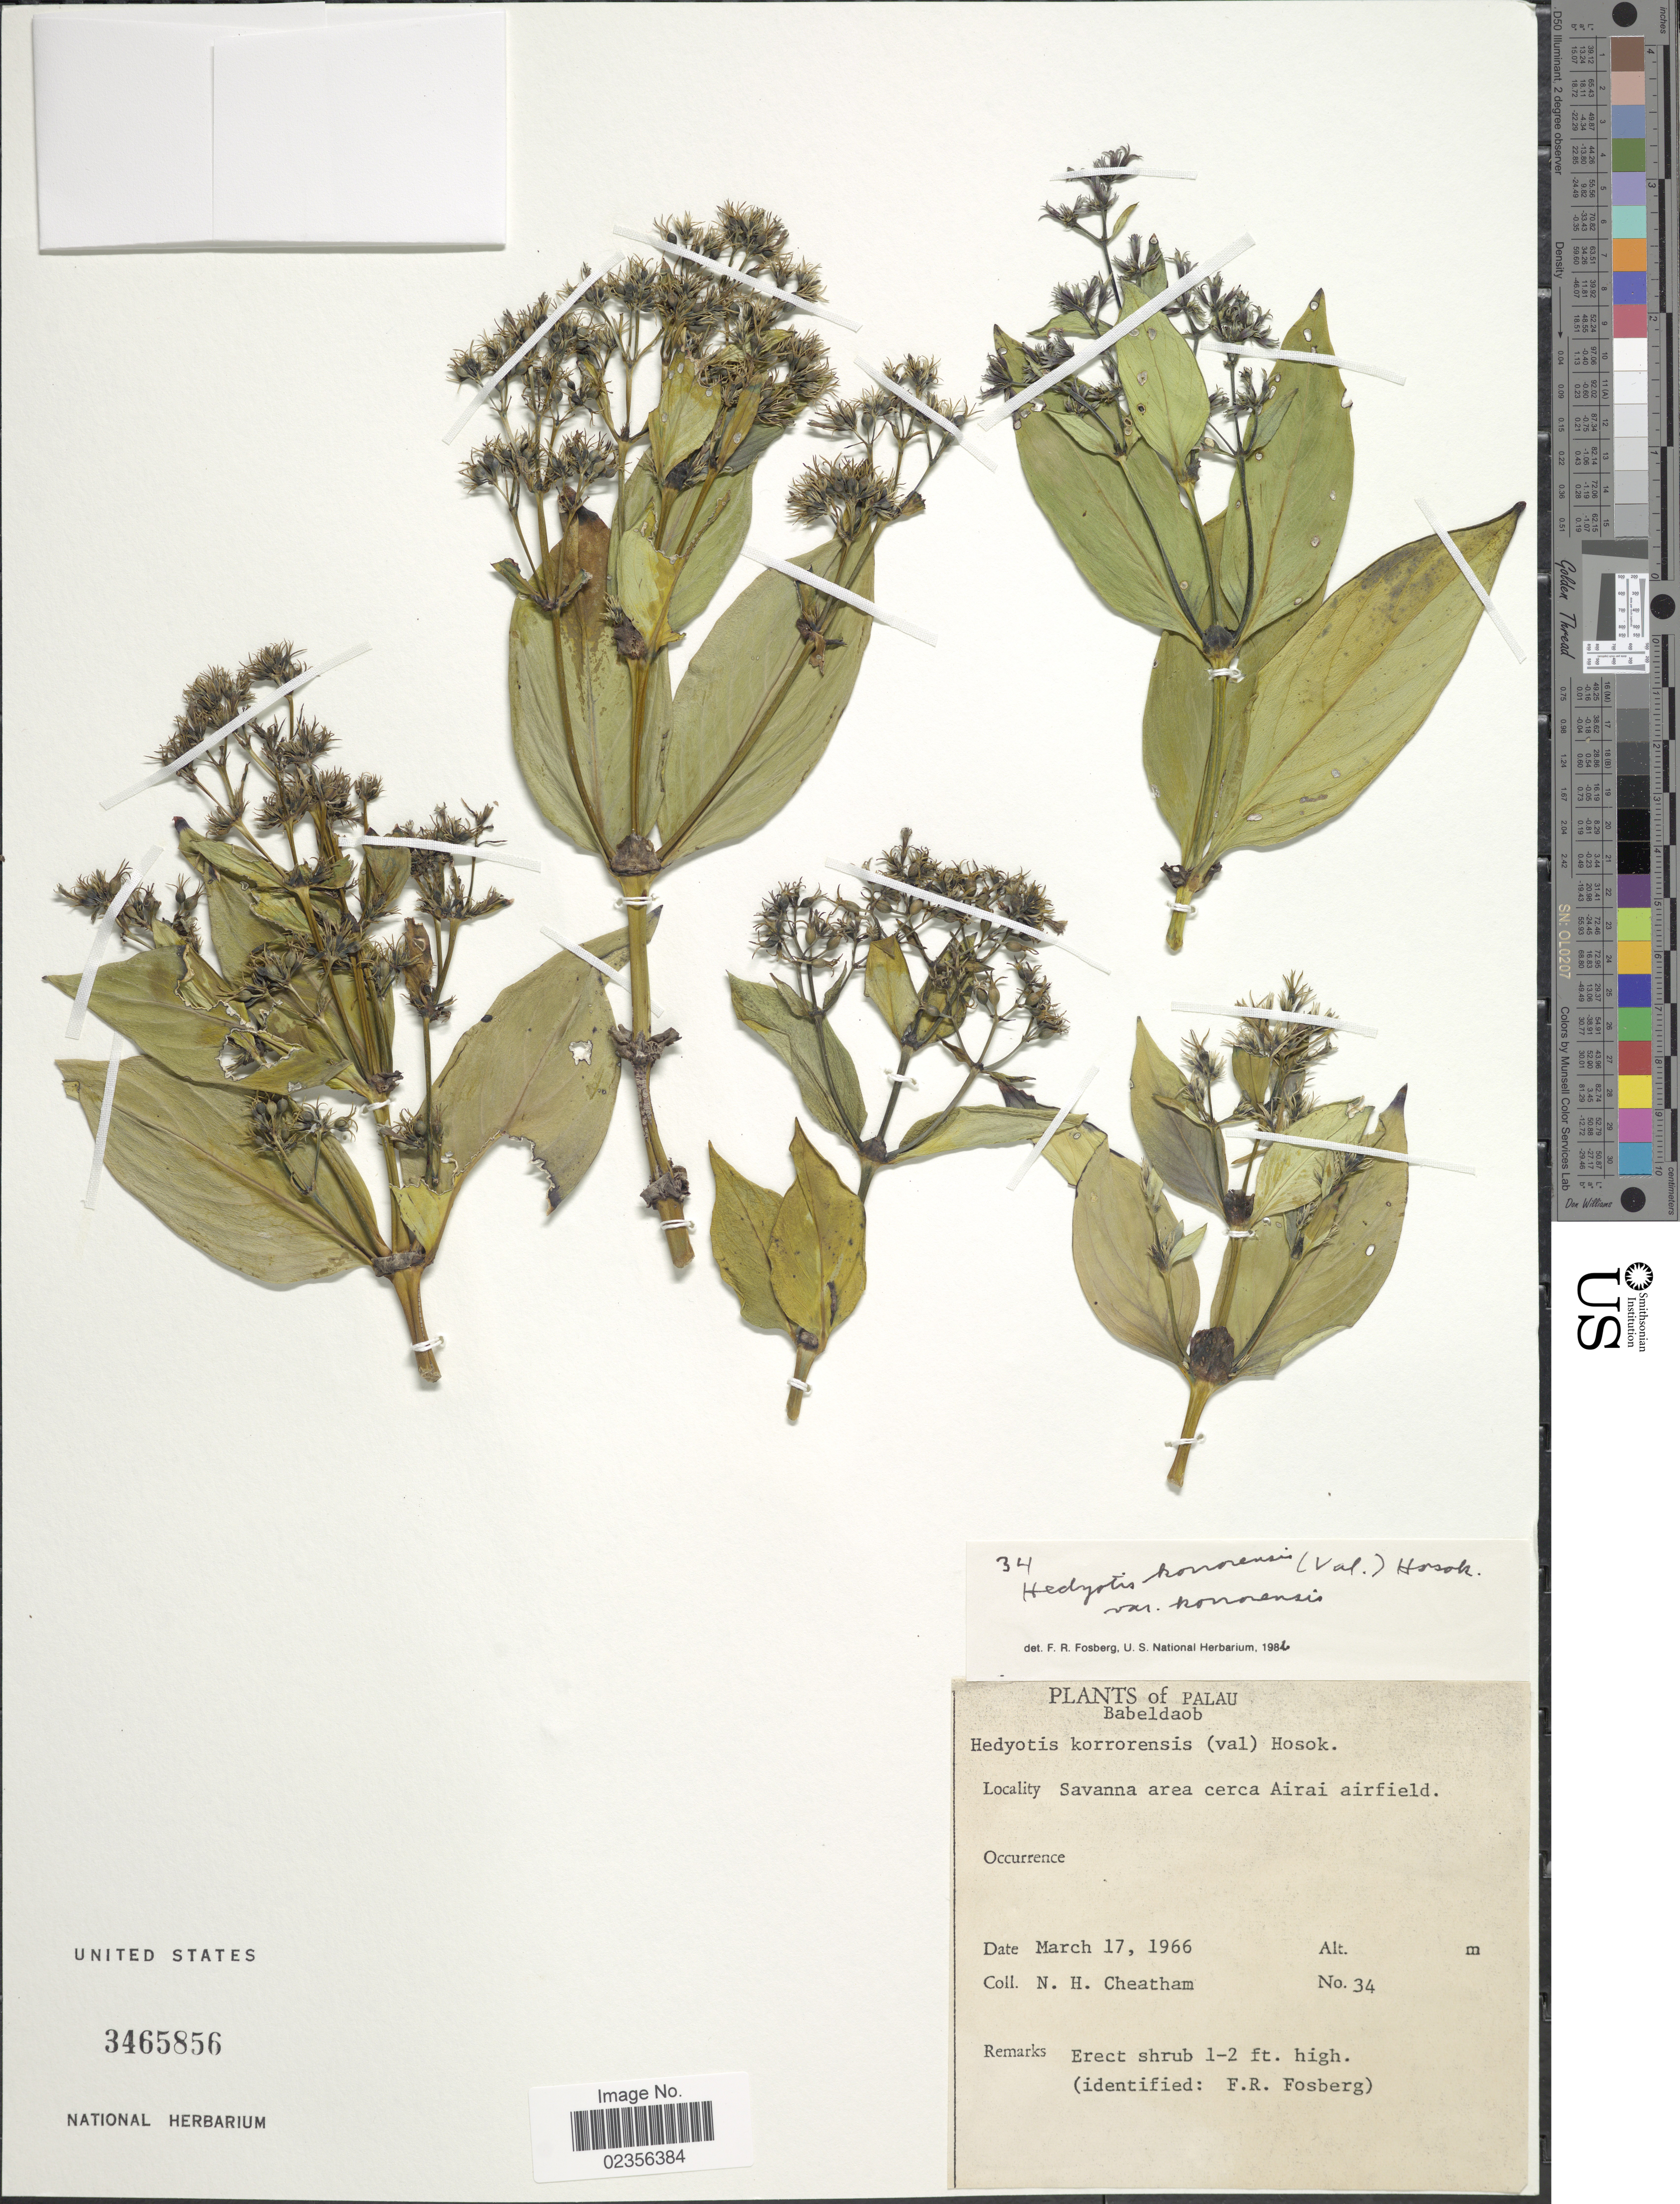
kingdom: Plantae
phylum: Tracheophyta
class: Magnoliopsida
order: Gentianales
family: Rubiaceae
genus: Hedyotis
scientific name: Hedyotis korrorensis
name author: Hosok.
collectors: N. H. Cheatham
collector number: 34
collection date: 1966-03-17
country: Palau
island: Babeldaob [Babelthuap]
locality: Palau, Babeldaob, Savanna area cerca Airai airfield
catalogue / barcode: US 3465856